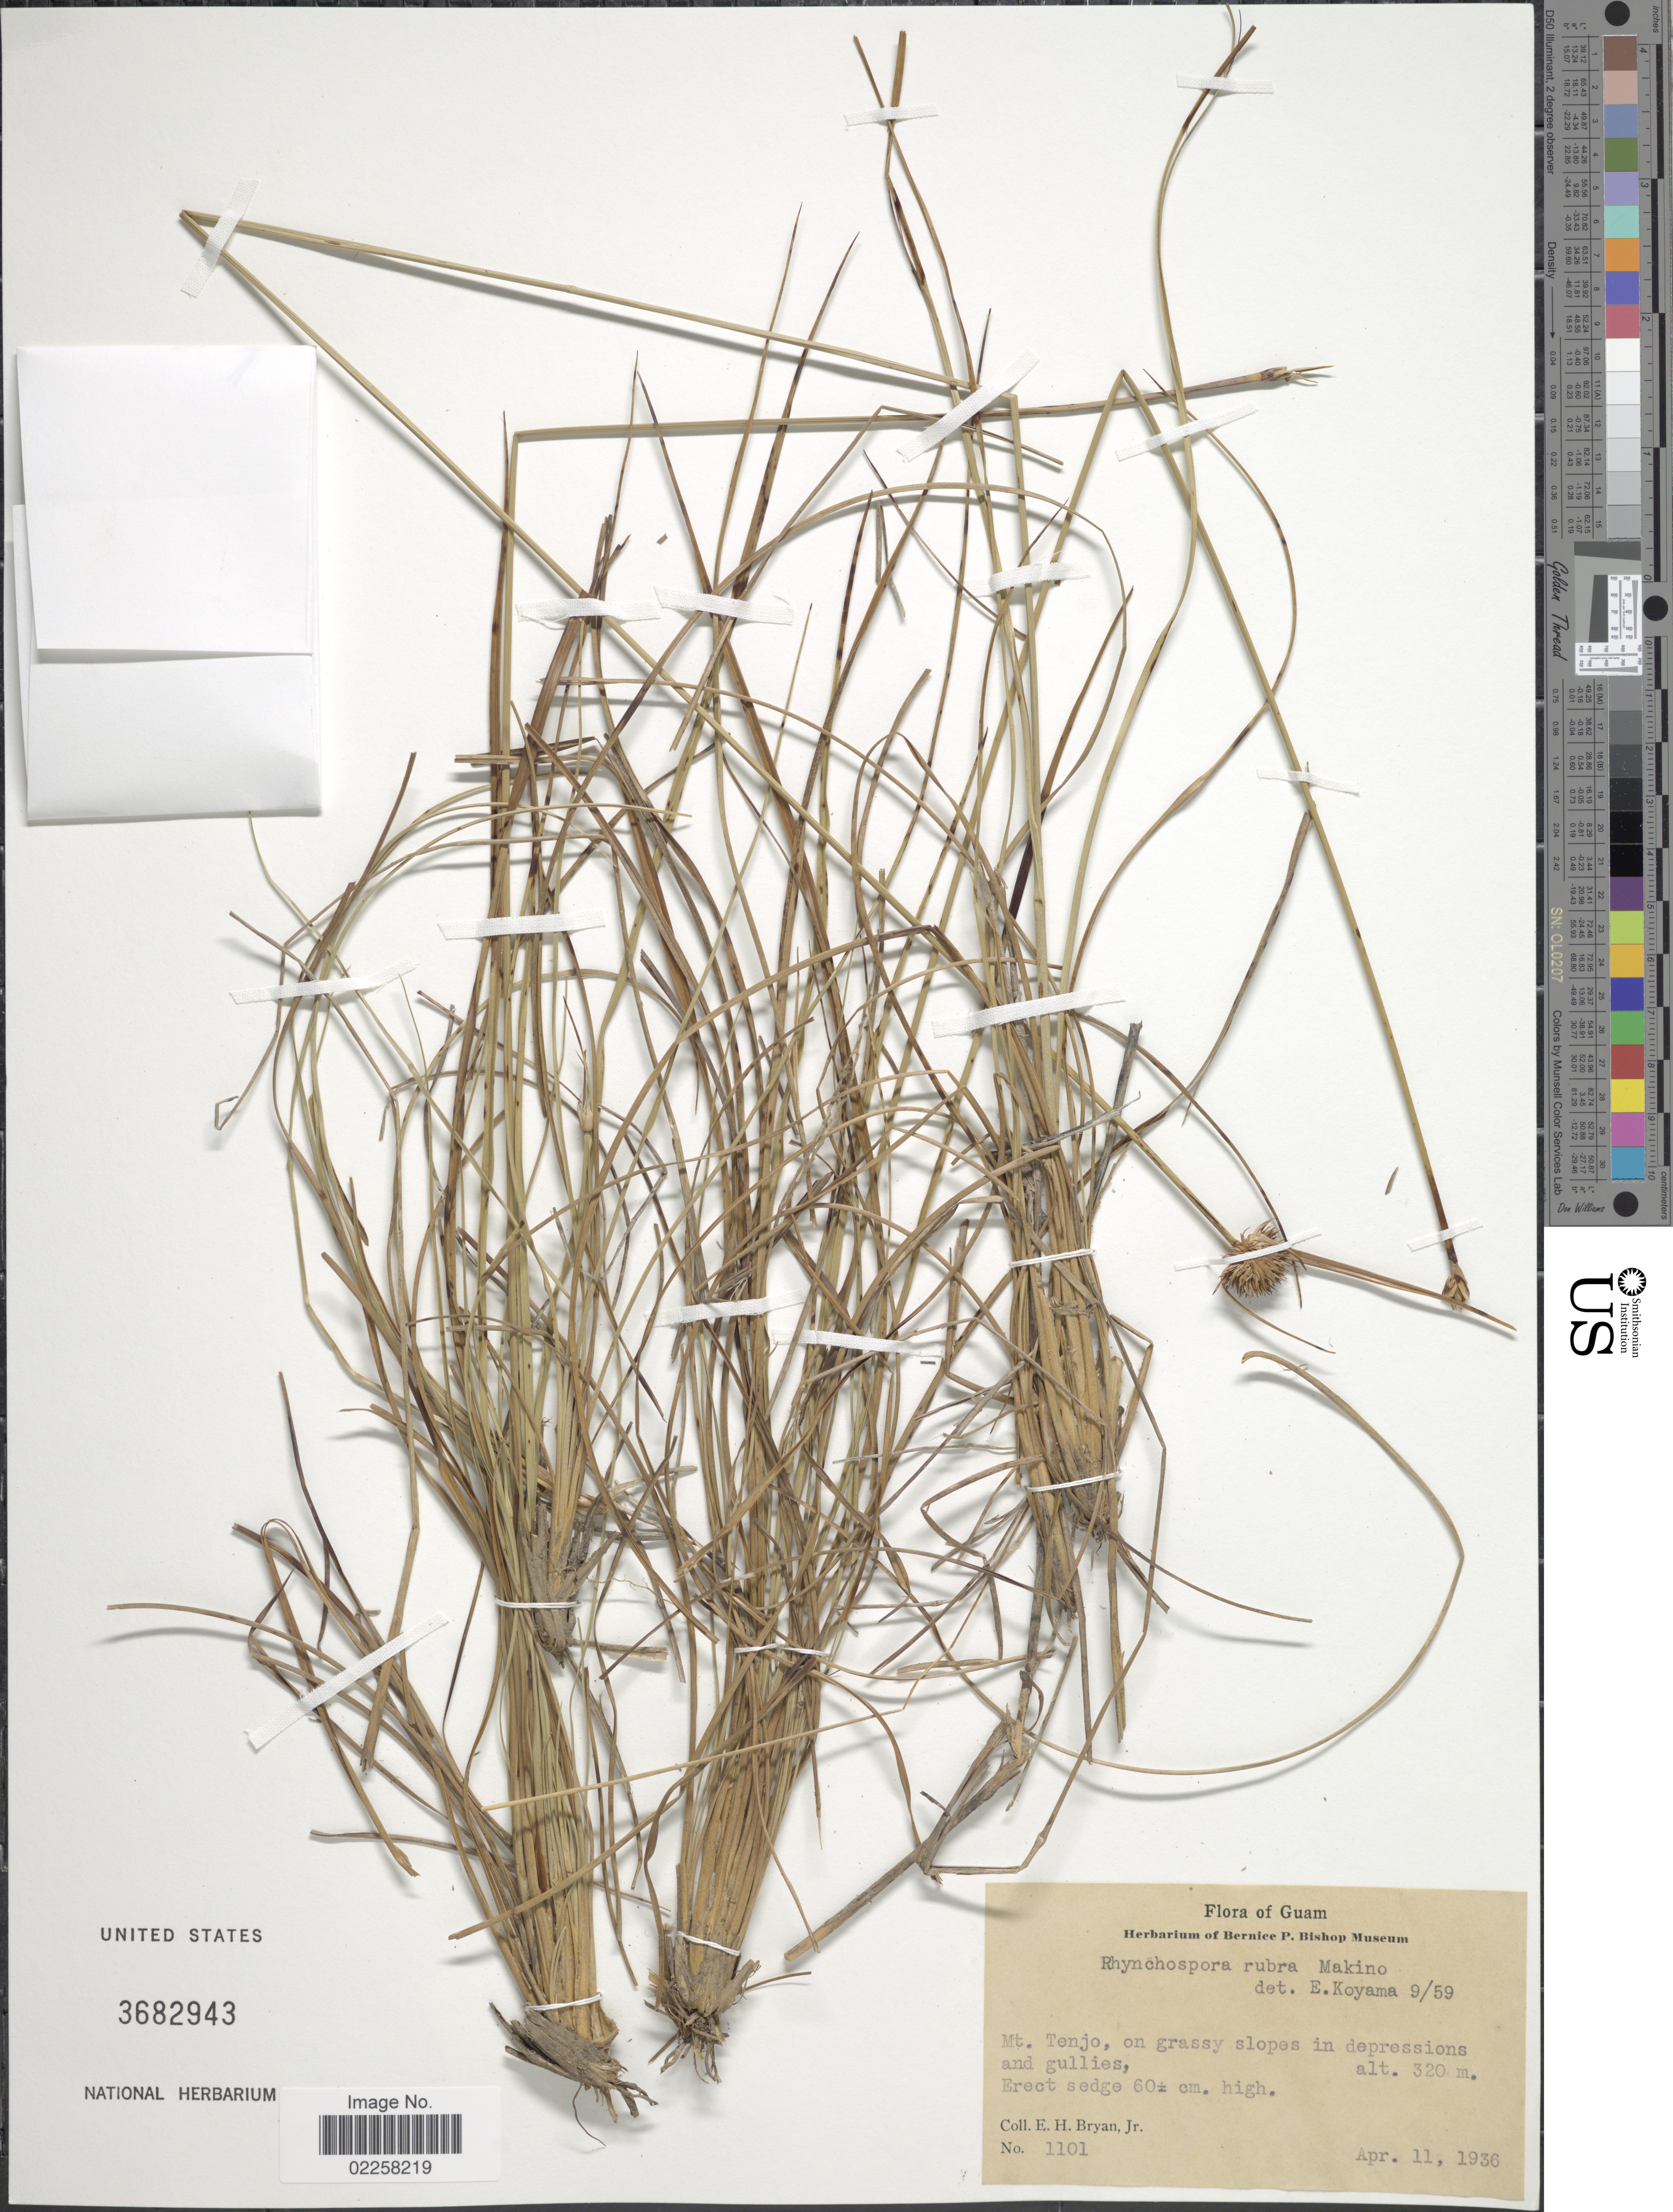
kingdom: Plantae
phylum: Tracheophyta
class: Liliopsida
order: Poales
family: Cyperaceae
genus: Rhynchospora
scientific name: Rhynchospora rubra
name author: (Lour.) Makino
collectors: E. Bryan Jr.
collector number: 1101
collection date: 1936-04-11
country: Guam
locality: Mt. Tenjo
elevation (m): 320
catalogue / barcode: US 3682943